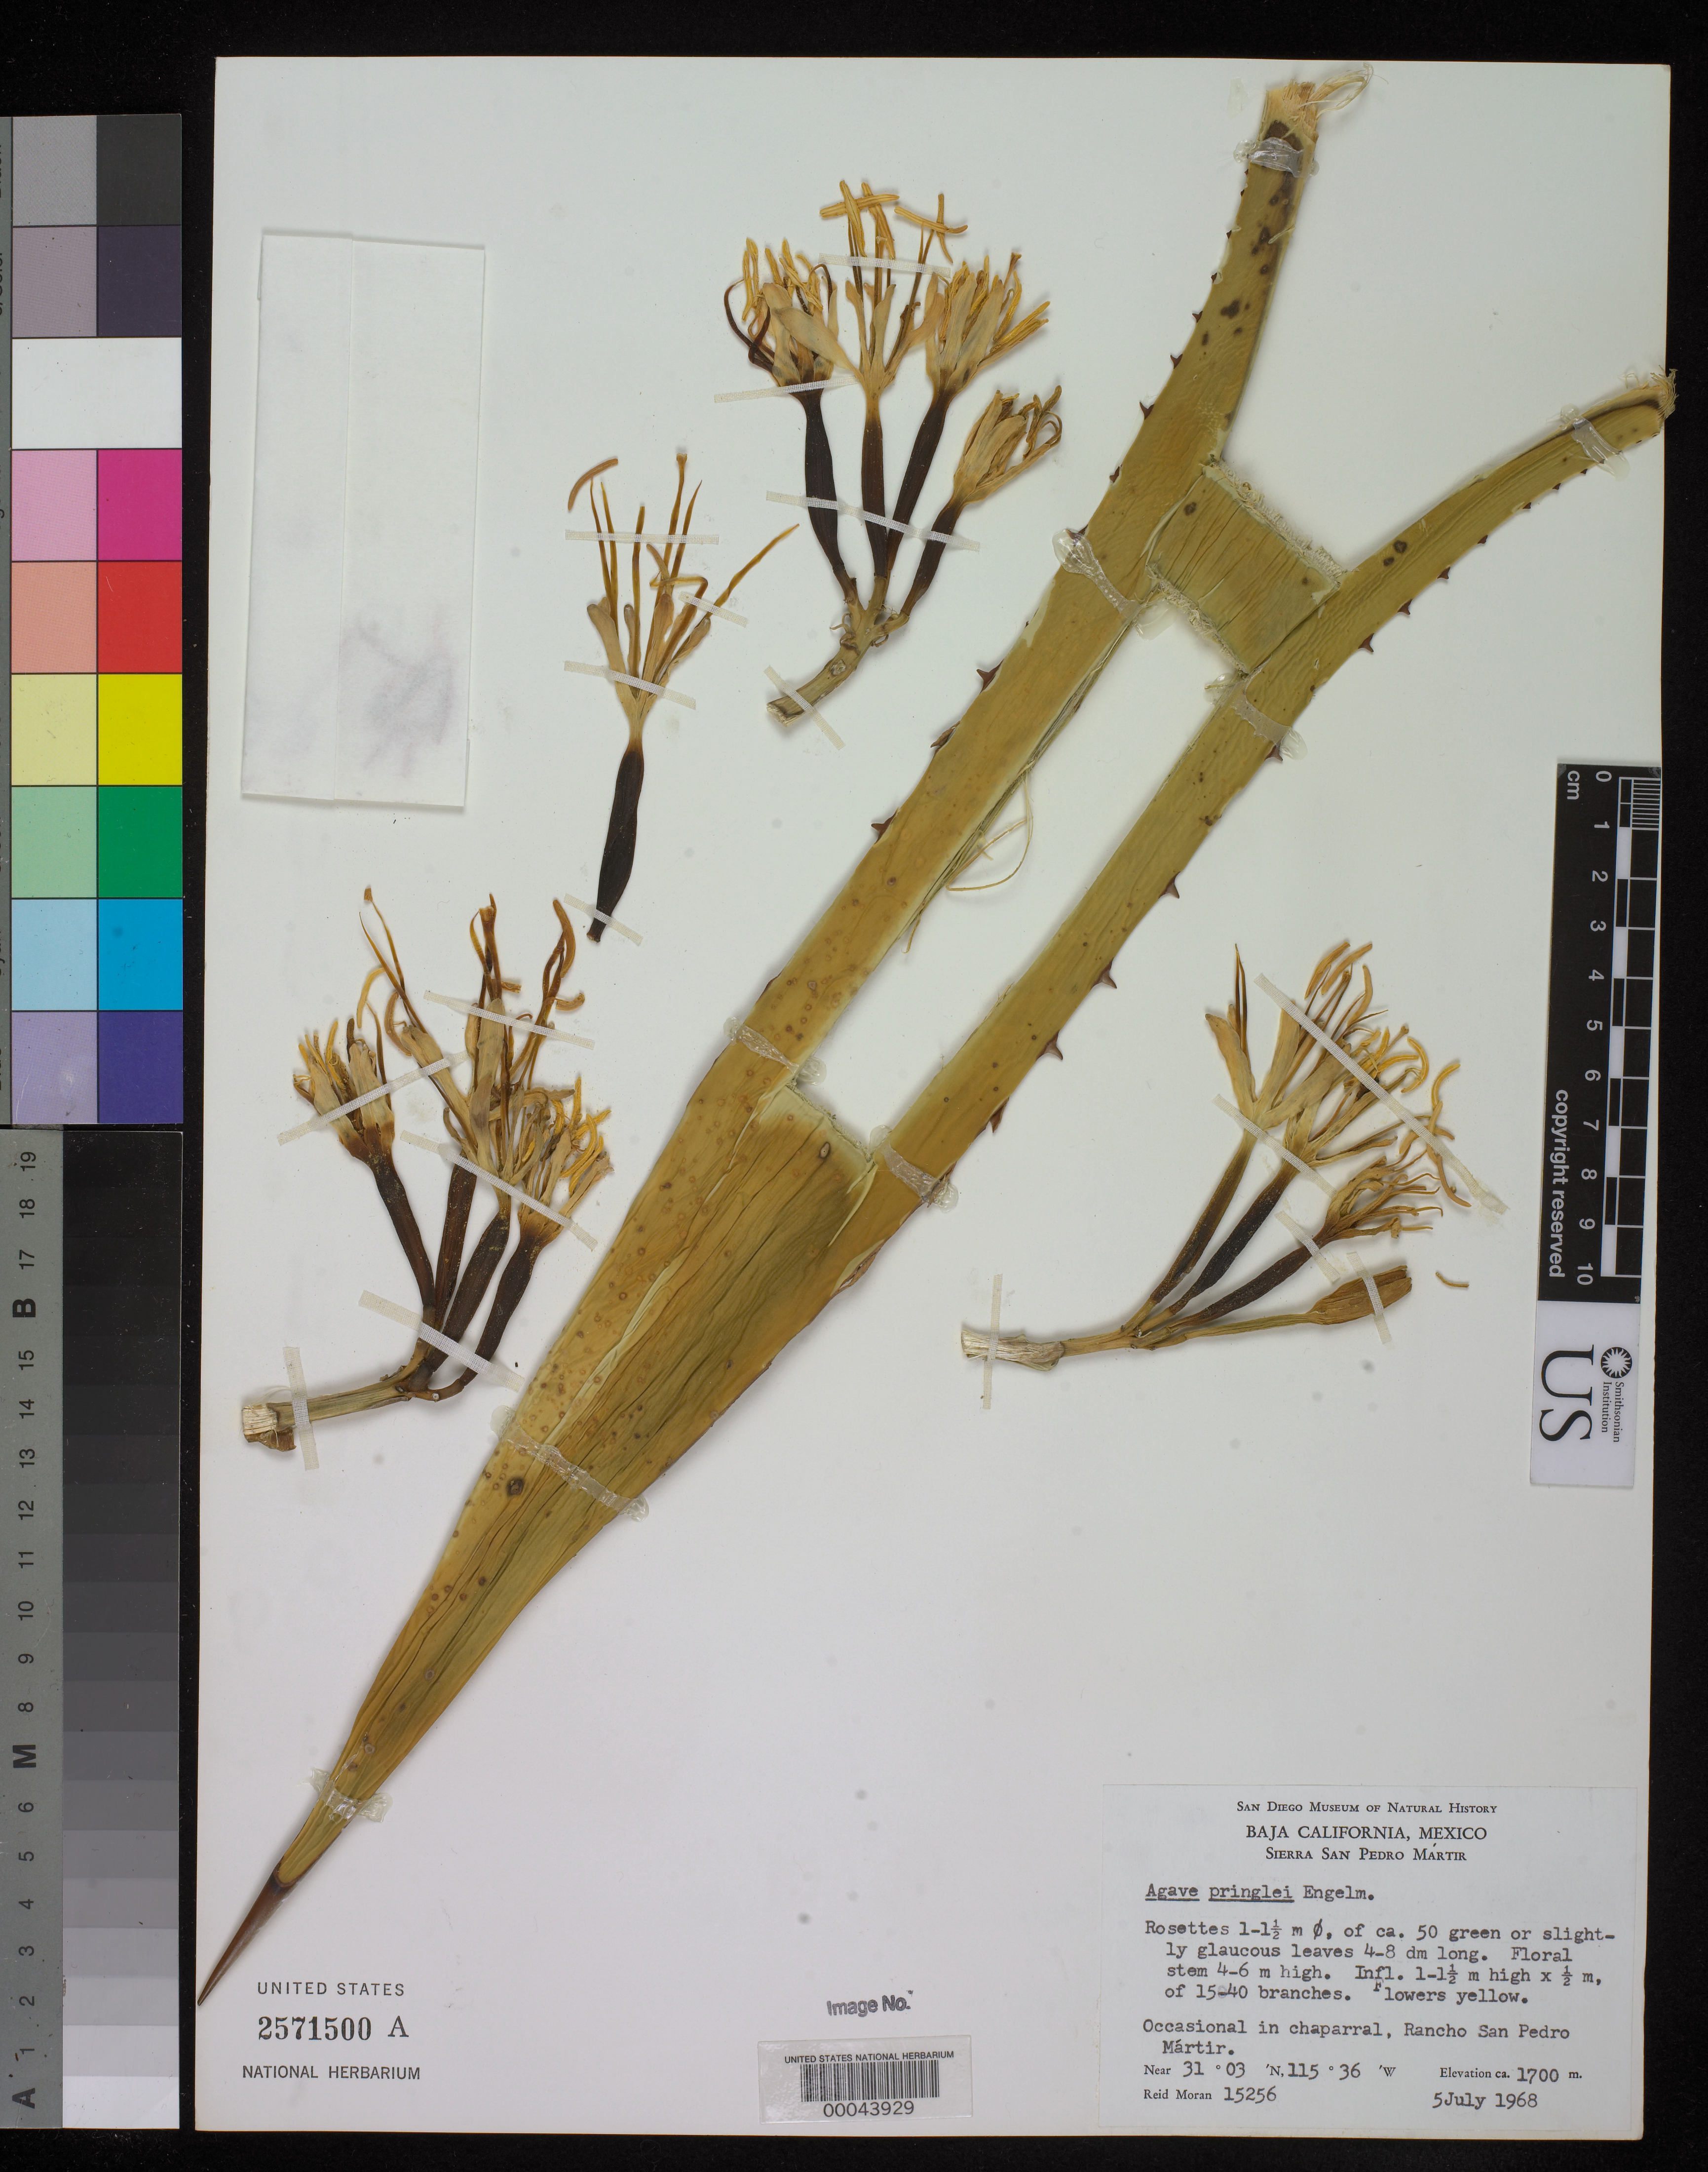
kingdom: Plantae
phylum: Tracheophyta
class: Liliopsida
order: Asparagales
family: Asparagaceae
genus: Agave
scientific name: Agave deserti subsp. pringlei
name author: (Baker) Gentry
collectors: R. V. Moran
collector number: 15256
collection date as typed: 05 Jul 1968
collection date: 1968-07-05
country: Mexico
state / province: Baja California Norte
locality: Rancho San Pedro Martir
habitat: Chaparral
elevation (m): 518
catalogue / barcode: US 2571500A